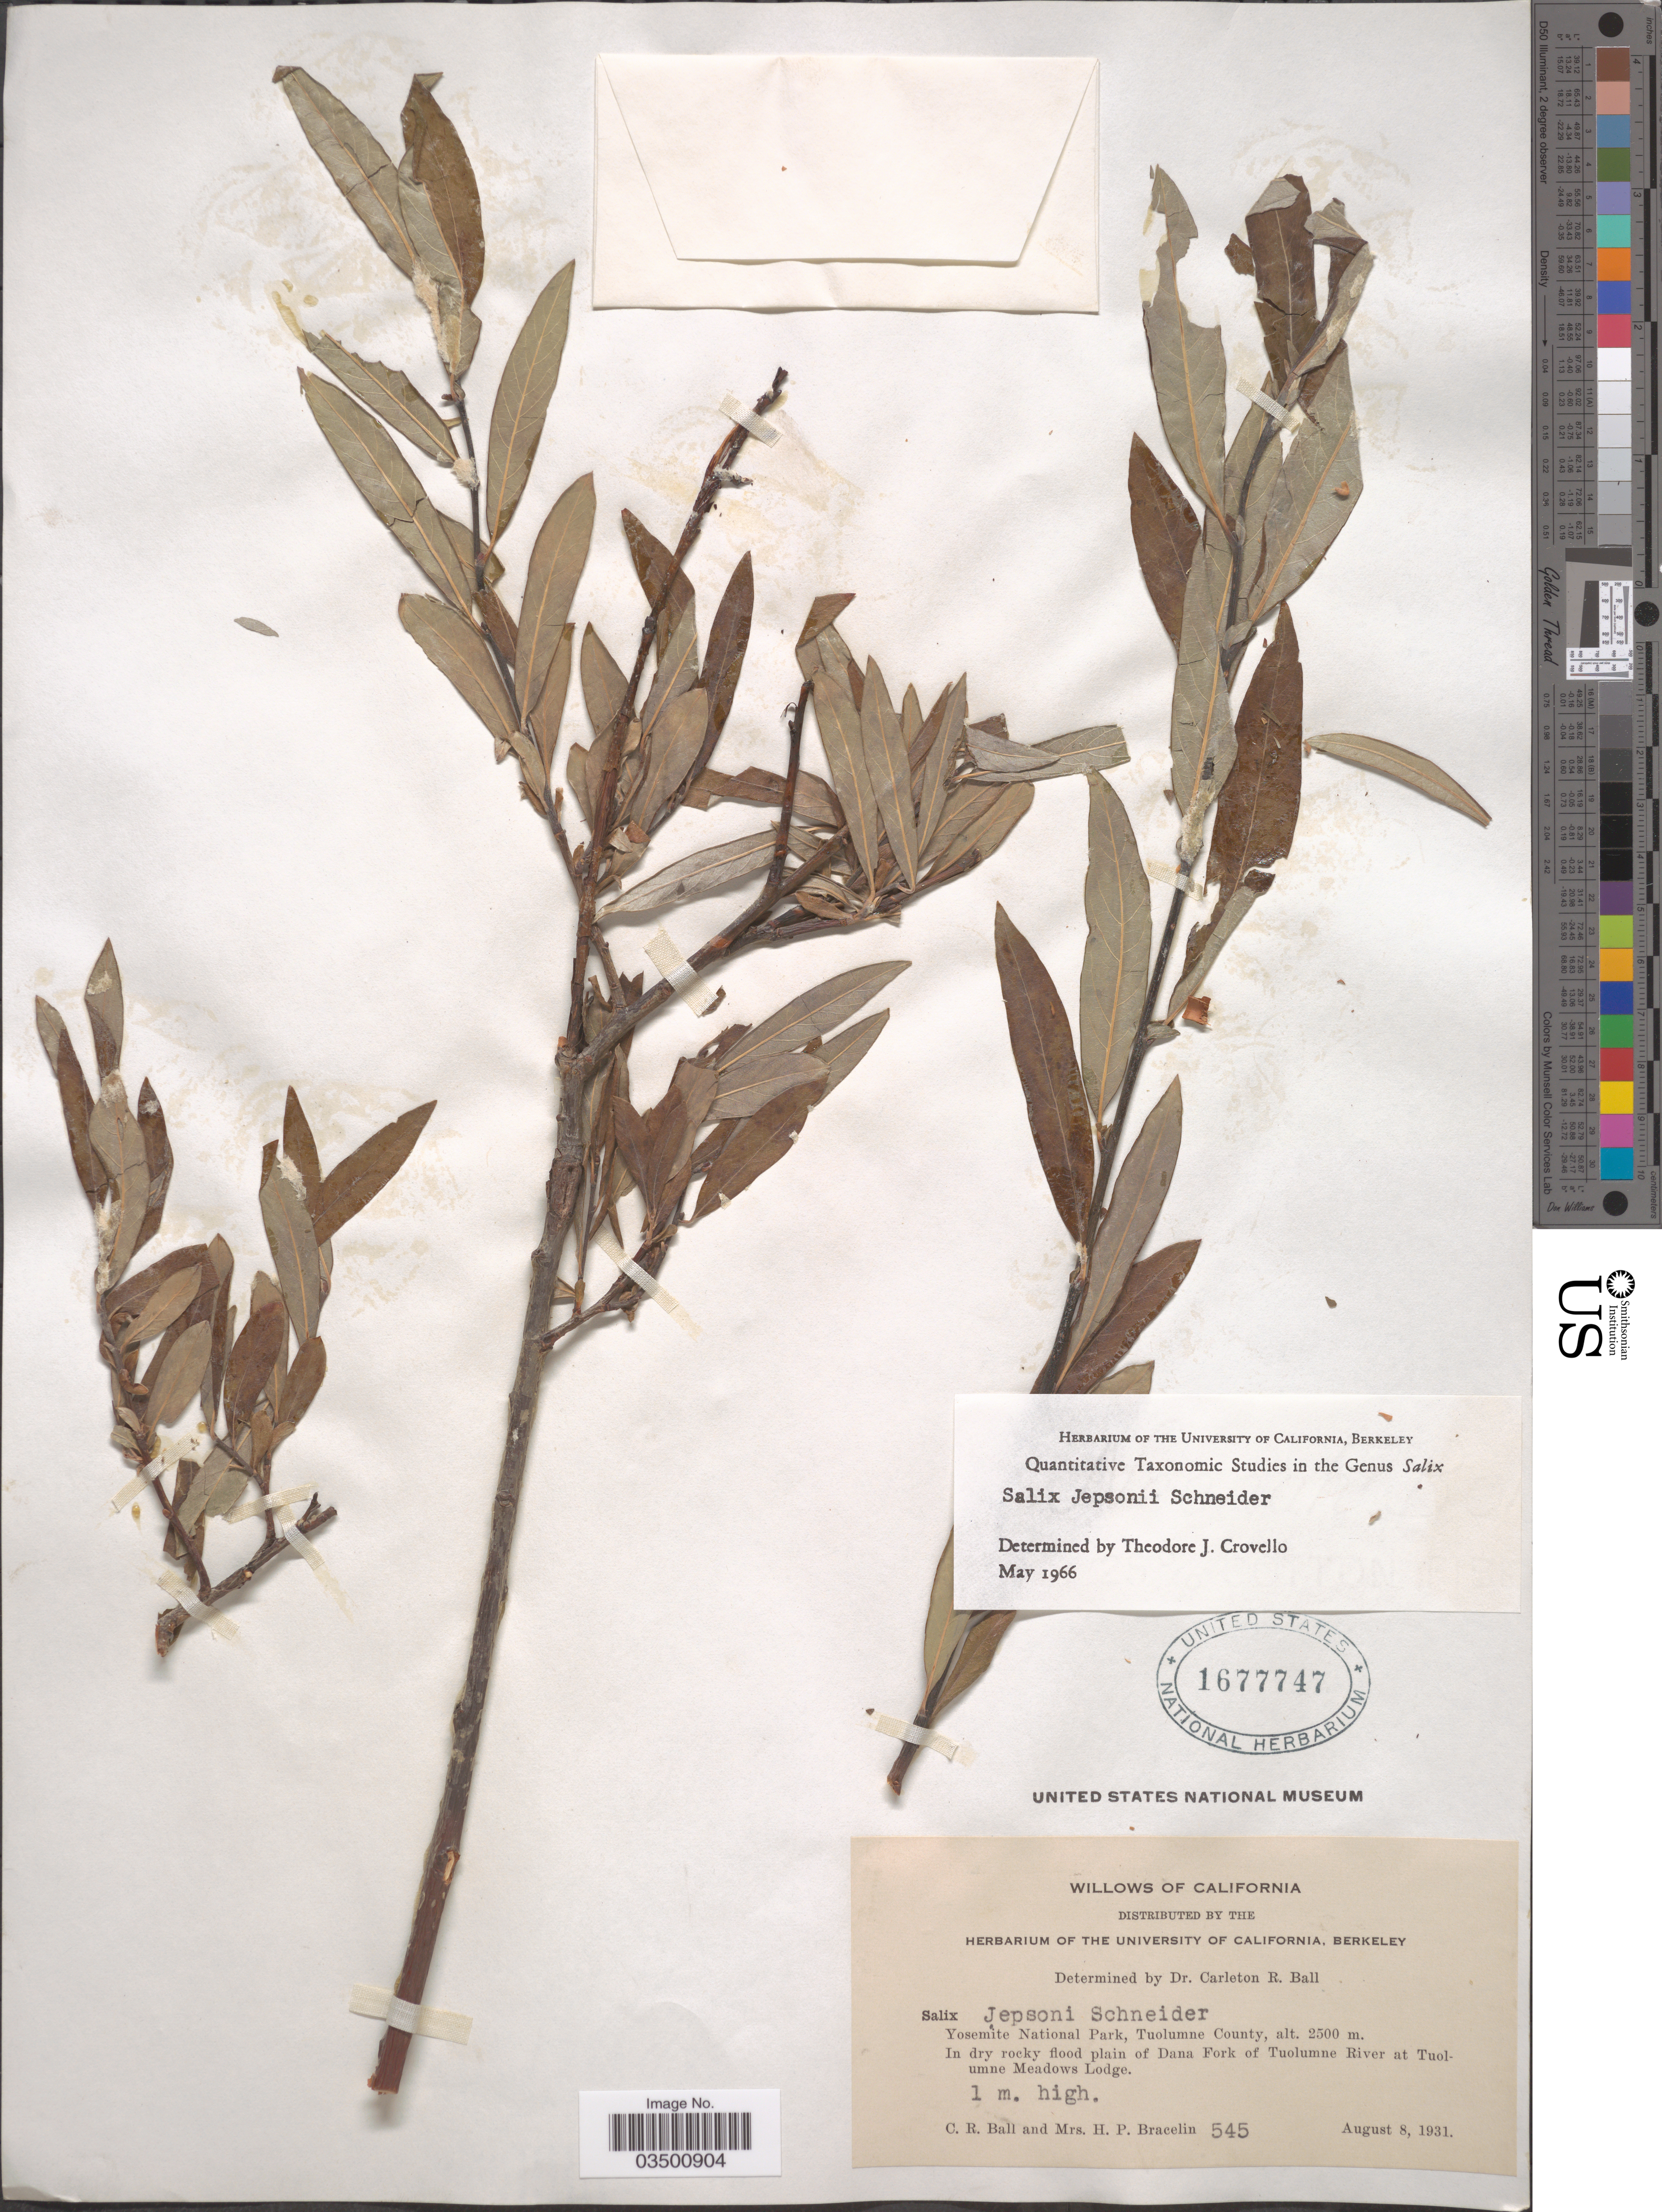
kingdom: Plantae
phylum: Tracheophyta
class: Magnoliopsida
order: Malpighiales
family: Salicaceae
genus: Salix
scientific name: Salix jepsonii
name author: C.K. Schneid.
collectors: C. R. Ball & H. Bracelin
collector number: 545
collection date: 1931-08-08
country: United States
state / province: California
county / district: Tuolumne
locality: Yosemite National Park, Tuolumne County. In dry rocky flood plain of Dana Fork of Tuolumne River at Tuolumne Meadows Lodge.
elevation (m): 2500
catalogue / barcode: US 1677747